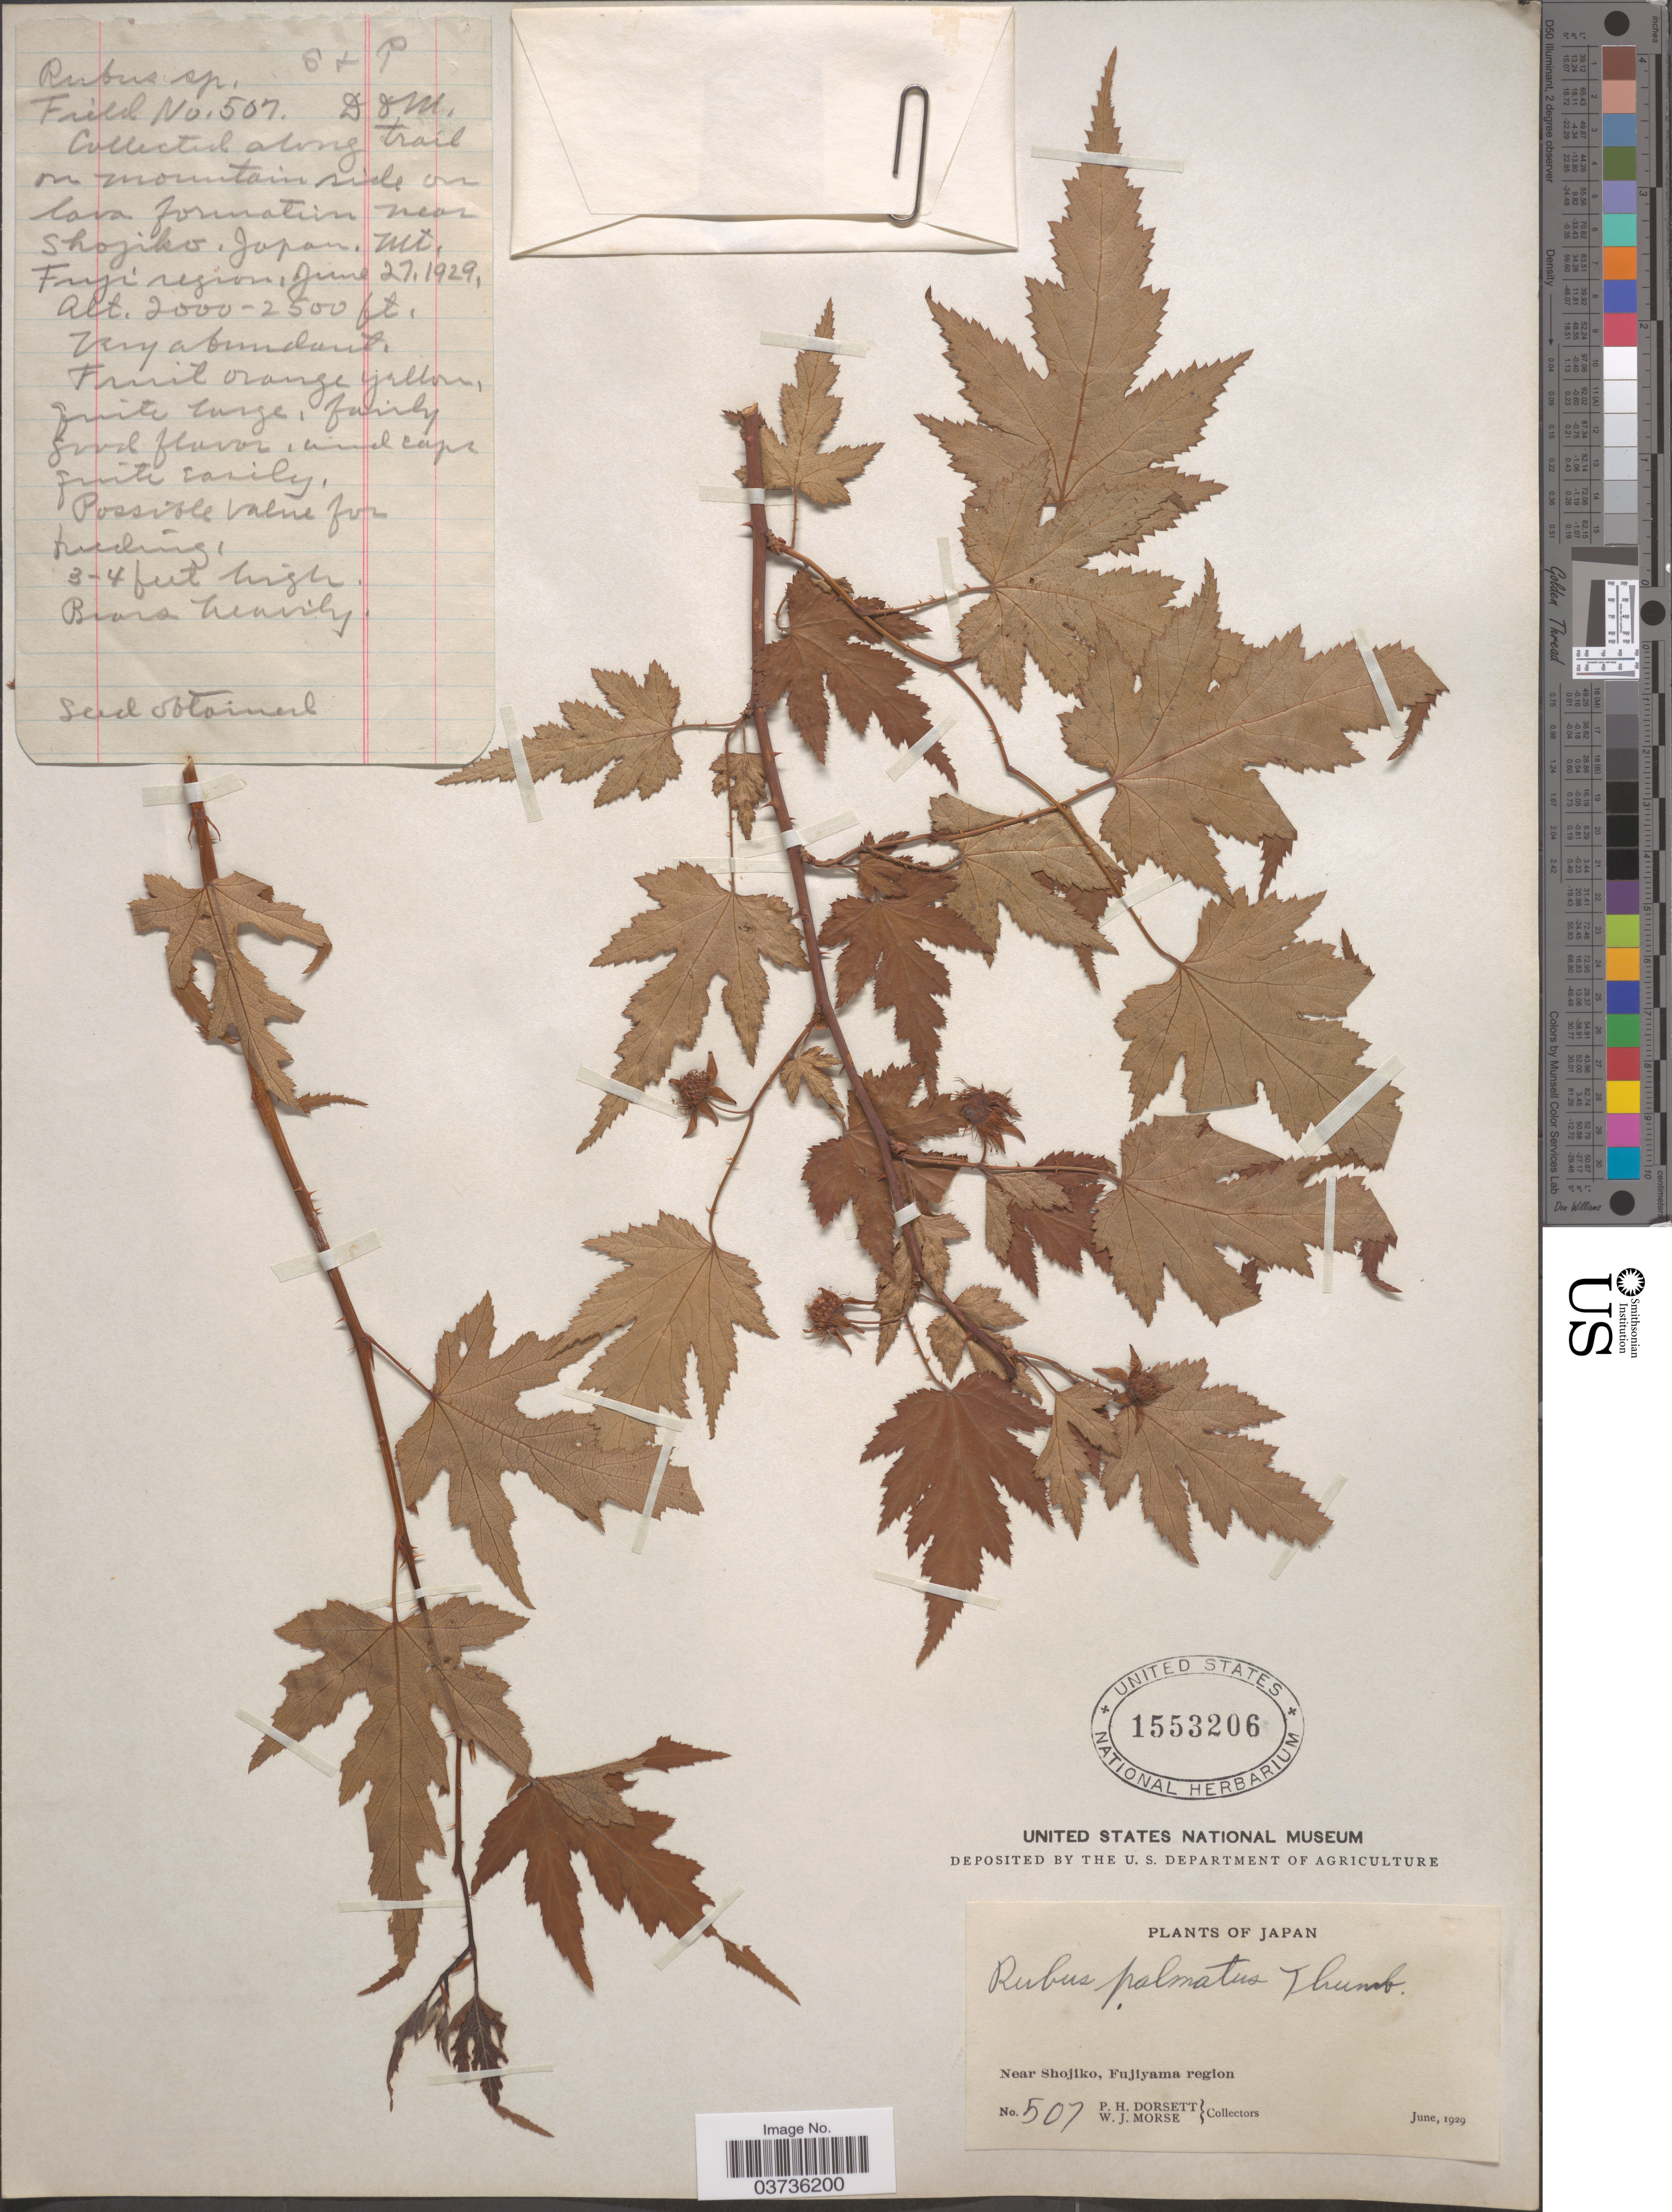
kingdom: Plantae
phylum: Tracheophyta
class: Magnoliopsida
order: Rosales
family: Rosaceae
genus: Rubus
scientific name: Rubus palmatus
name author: Thunb.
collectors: P. H. Dorsett & W. J. Morse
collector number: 507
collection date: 1929-06-27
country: Japan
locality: Near Shojiko, Fujiyama region. Mt. Fuji region.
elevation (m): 610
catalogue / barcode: US 1553206